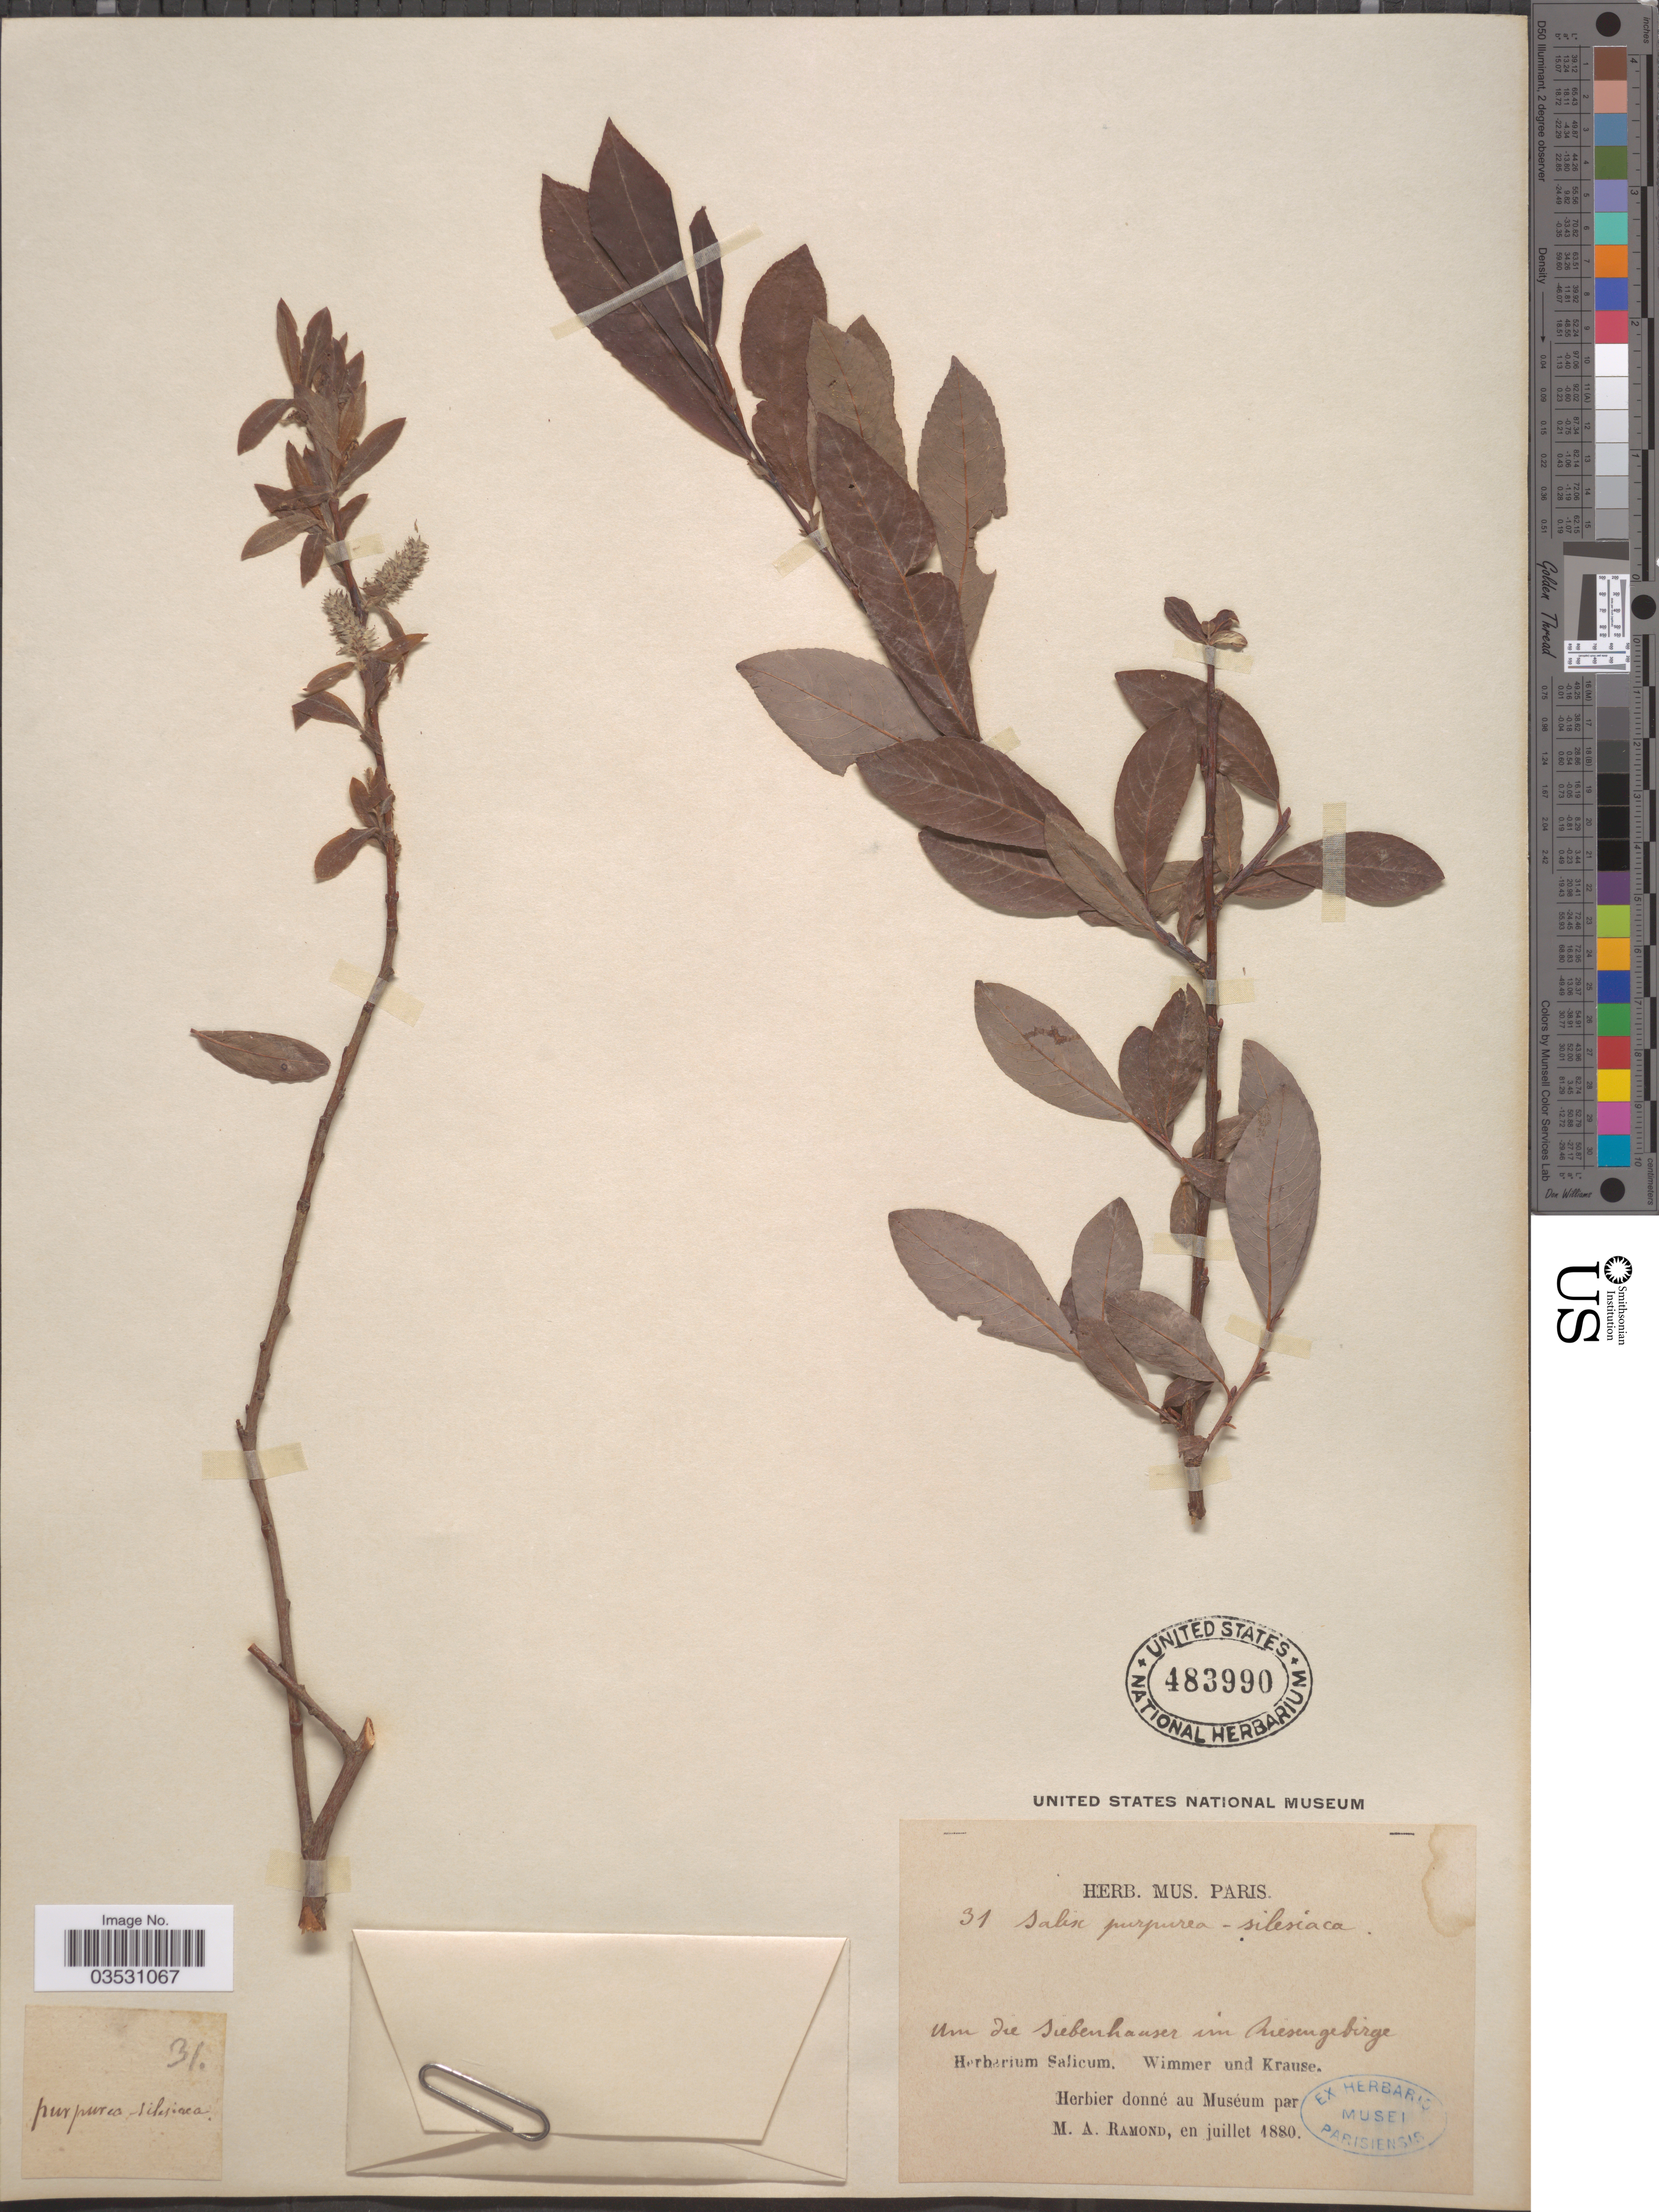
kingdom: Plantae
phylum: Tracheophyta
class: Magnoliopsida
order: Malpighiales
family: Salicaceae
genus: Salix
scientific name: Salix purpurea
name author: L.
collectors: Wimmer & -- Krause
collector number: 31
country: Poland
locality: Um die Siebenhauser in Riesengebirge.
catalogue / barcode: US 483990